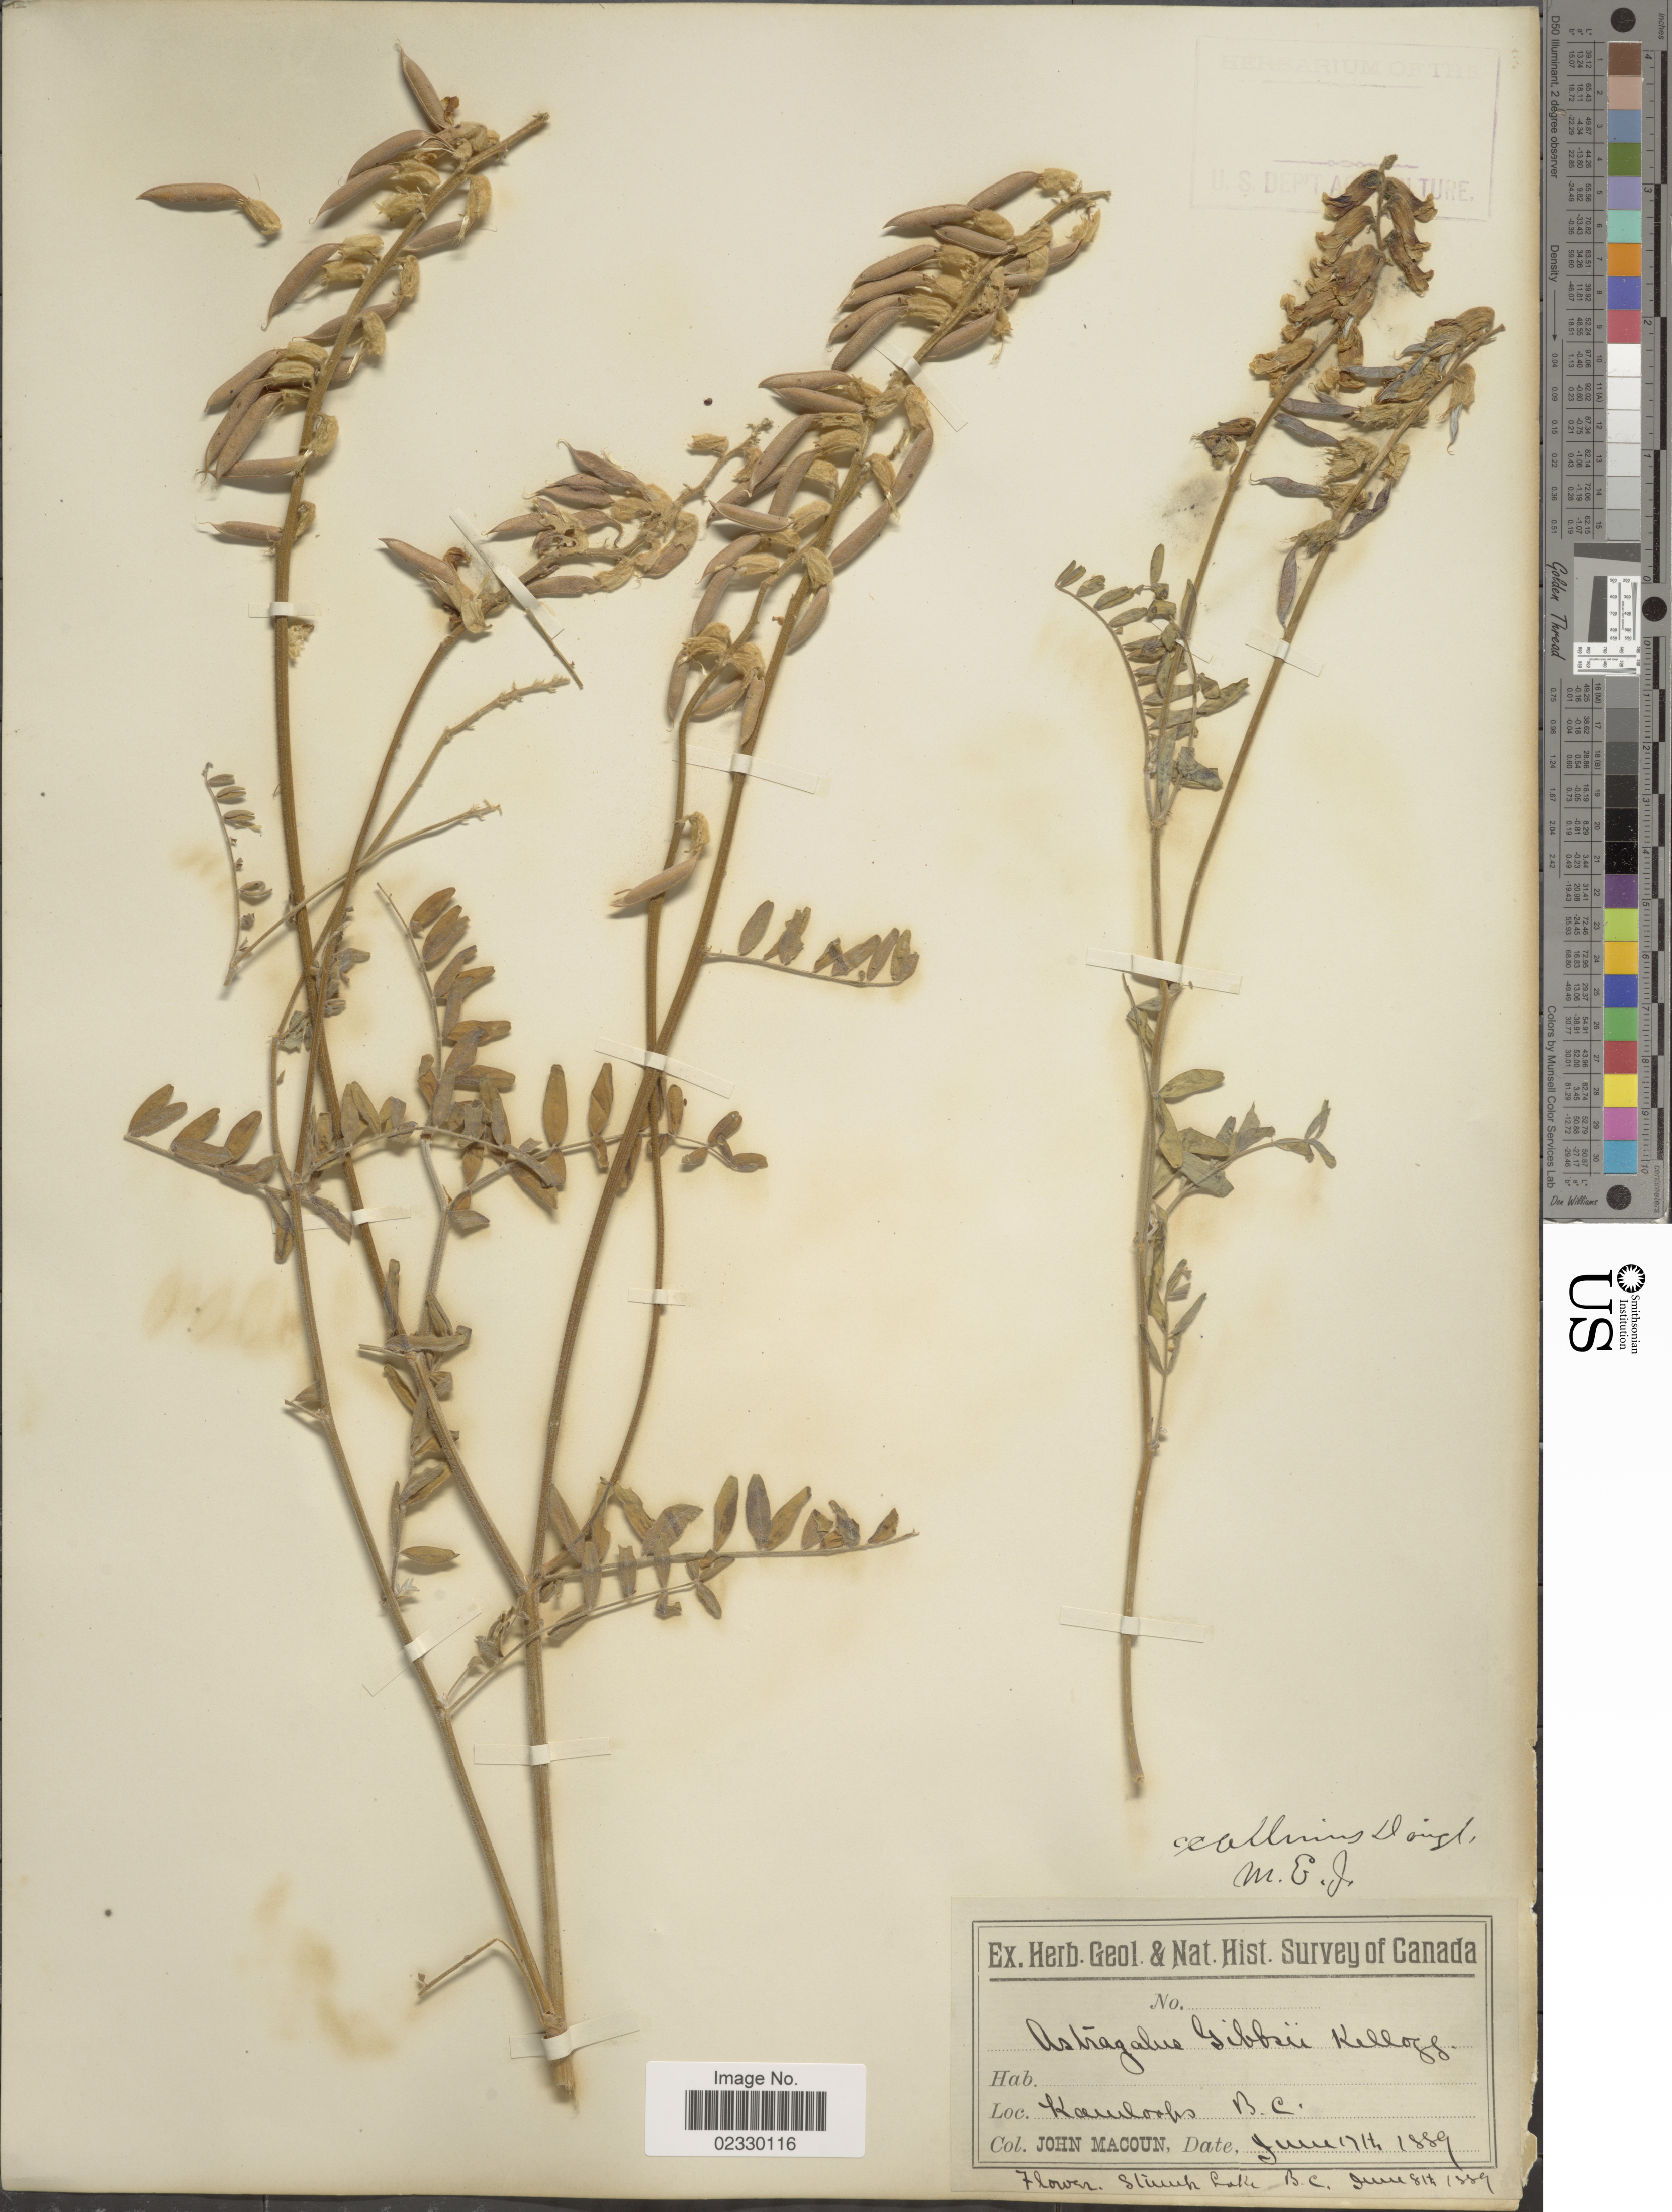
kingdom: Plantae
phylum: Tracheophyta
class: Magnoliopsida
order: Fabales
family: Fabaceae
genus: Astragalus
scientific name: Astragalus collinus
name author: Douglas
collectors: J. Macoun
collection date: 1889-06-17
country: Canada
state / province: British Columbia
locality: Kamlooks